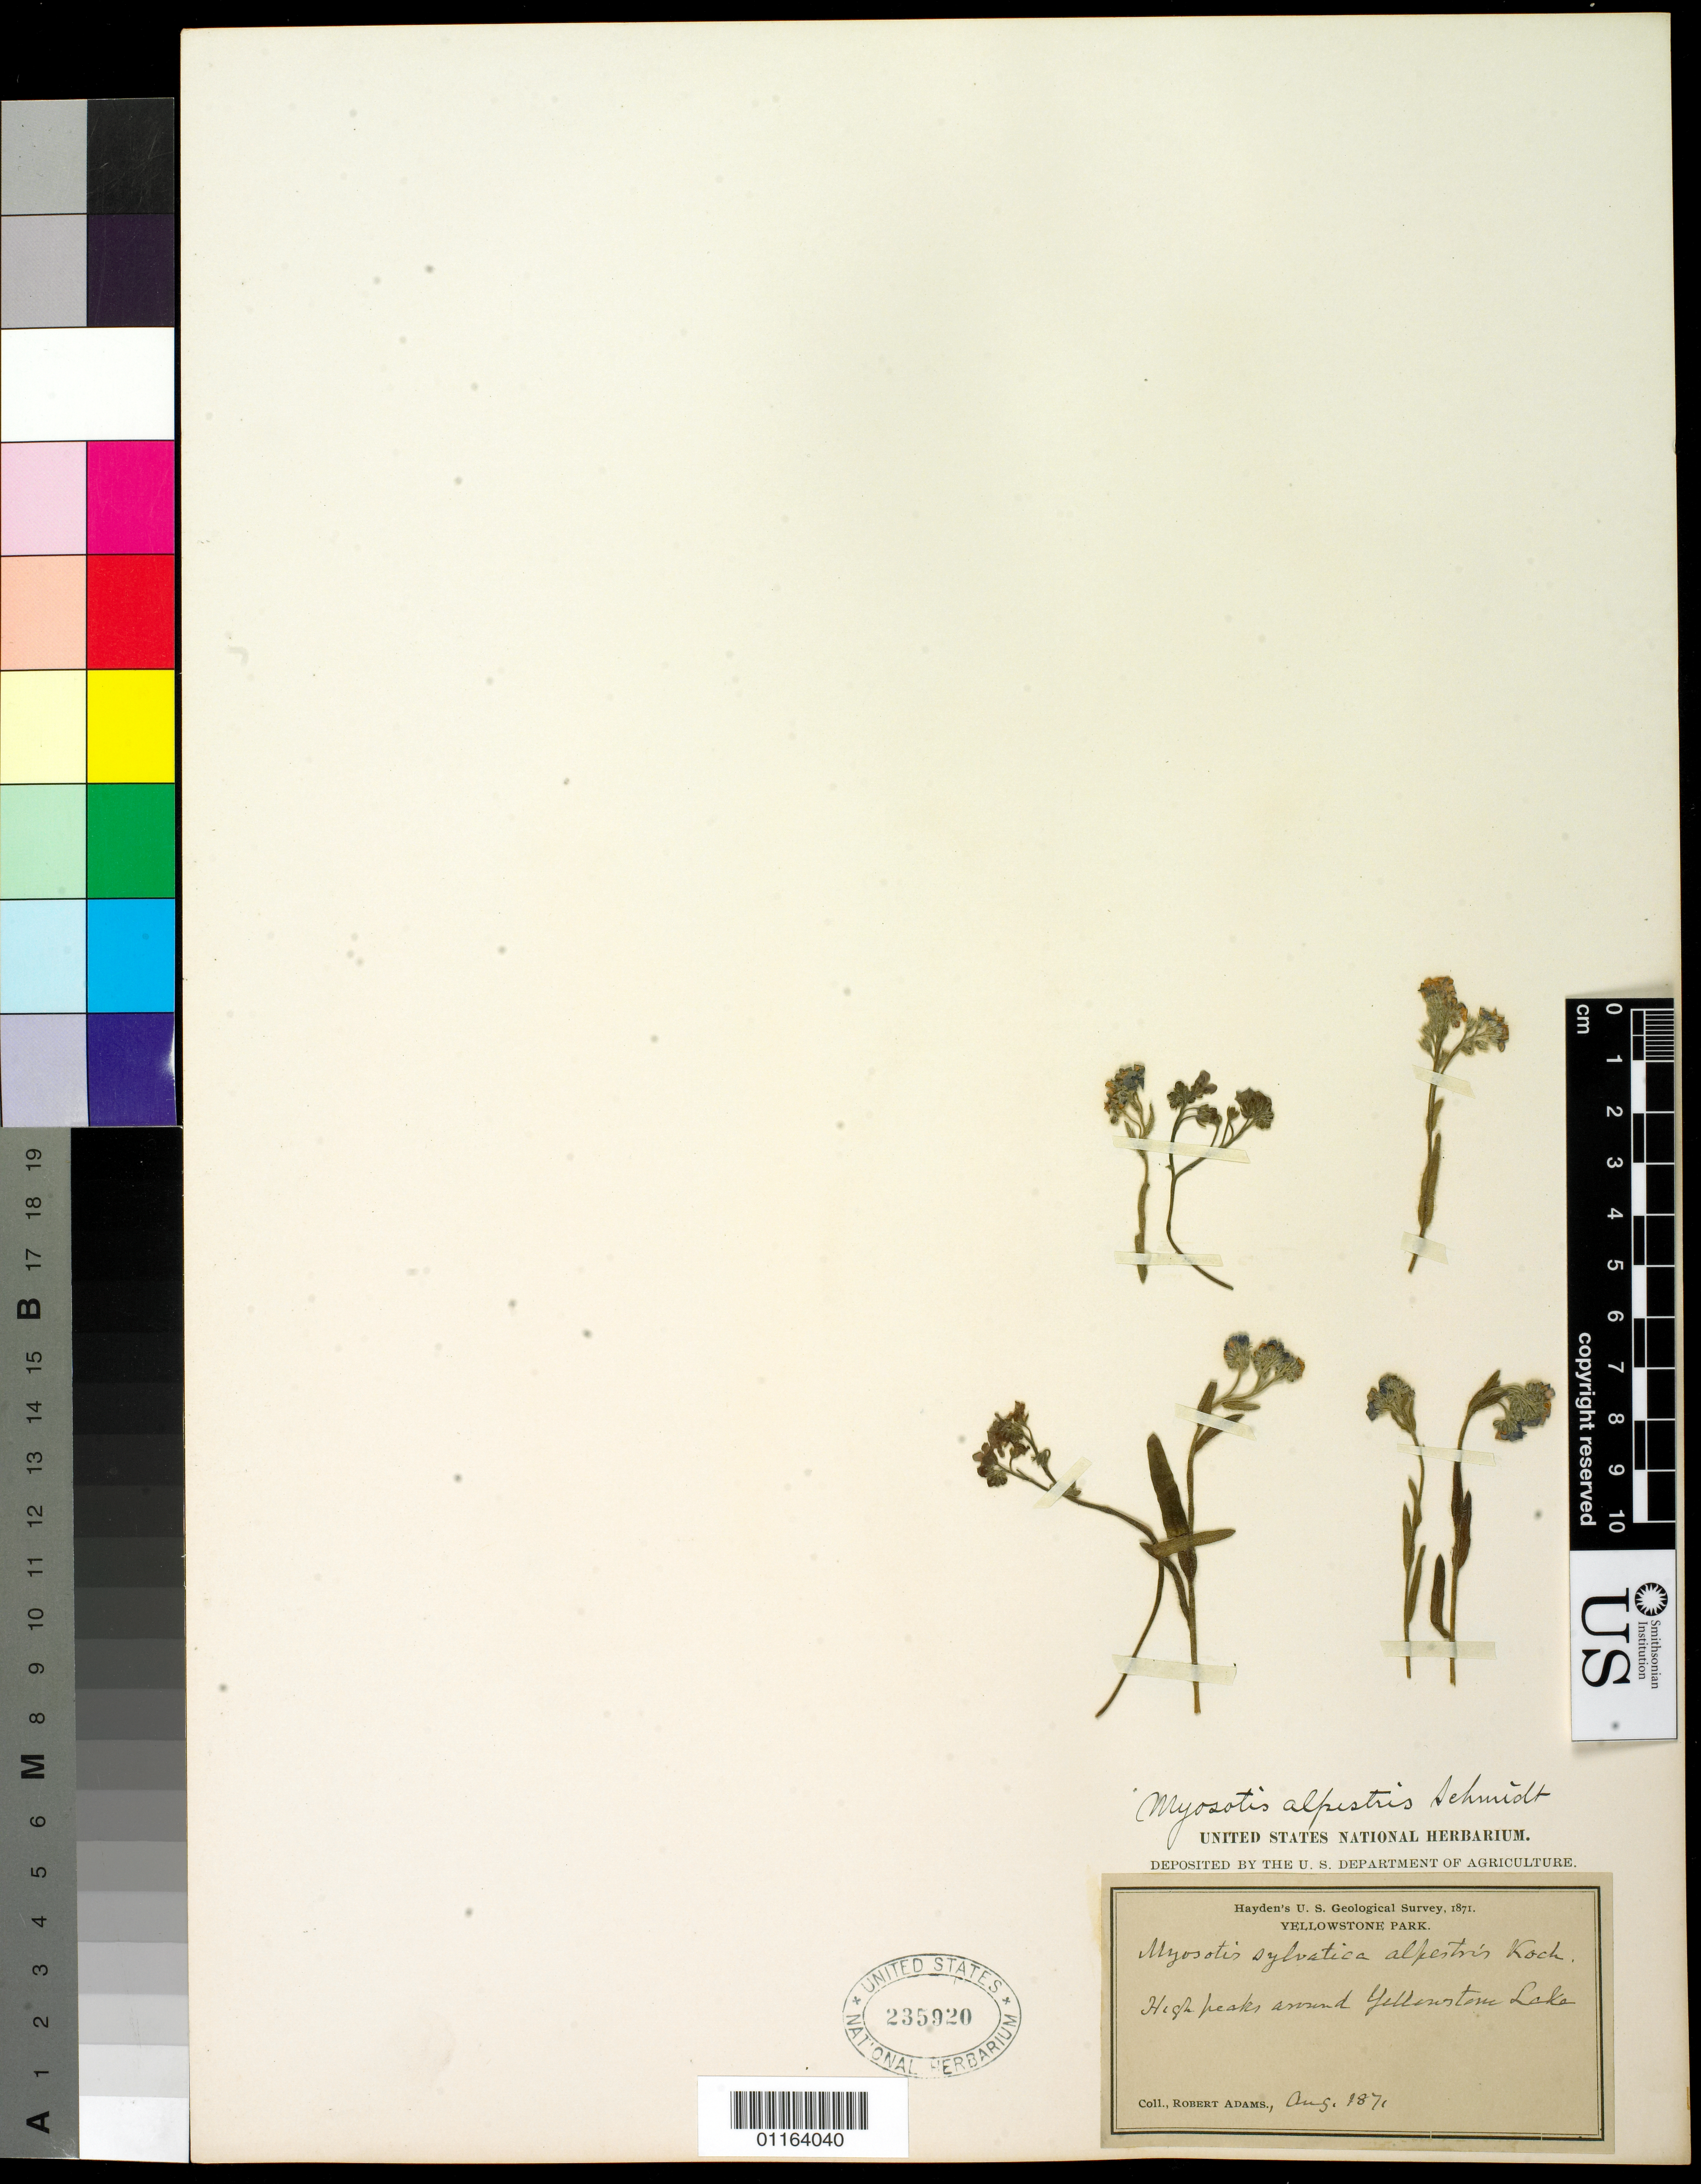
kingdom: Plantae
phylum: Tracheophyta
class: Magnoliopsida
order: Boraginales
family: Boraginaceae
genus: Myosotis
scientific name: Myosotis alpestris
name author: F.W. Schmidt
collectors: R. Adams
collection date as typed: Aug 1871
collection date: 1871-08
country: United States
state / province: Wyoming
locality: High peaks around Yellowstone Lake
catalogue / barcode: US 235920